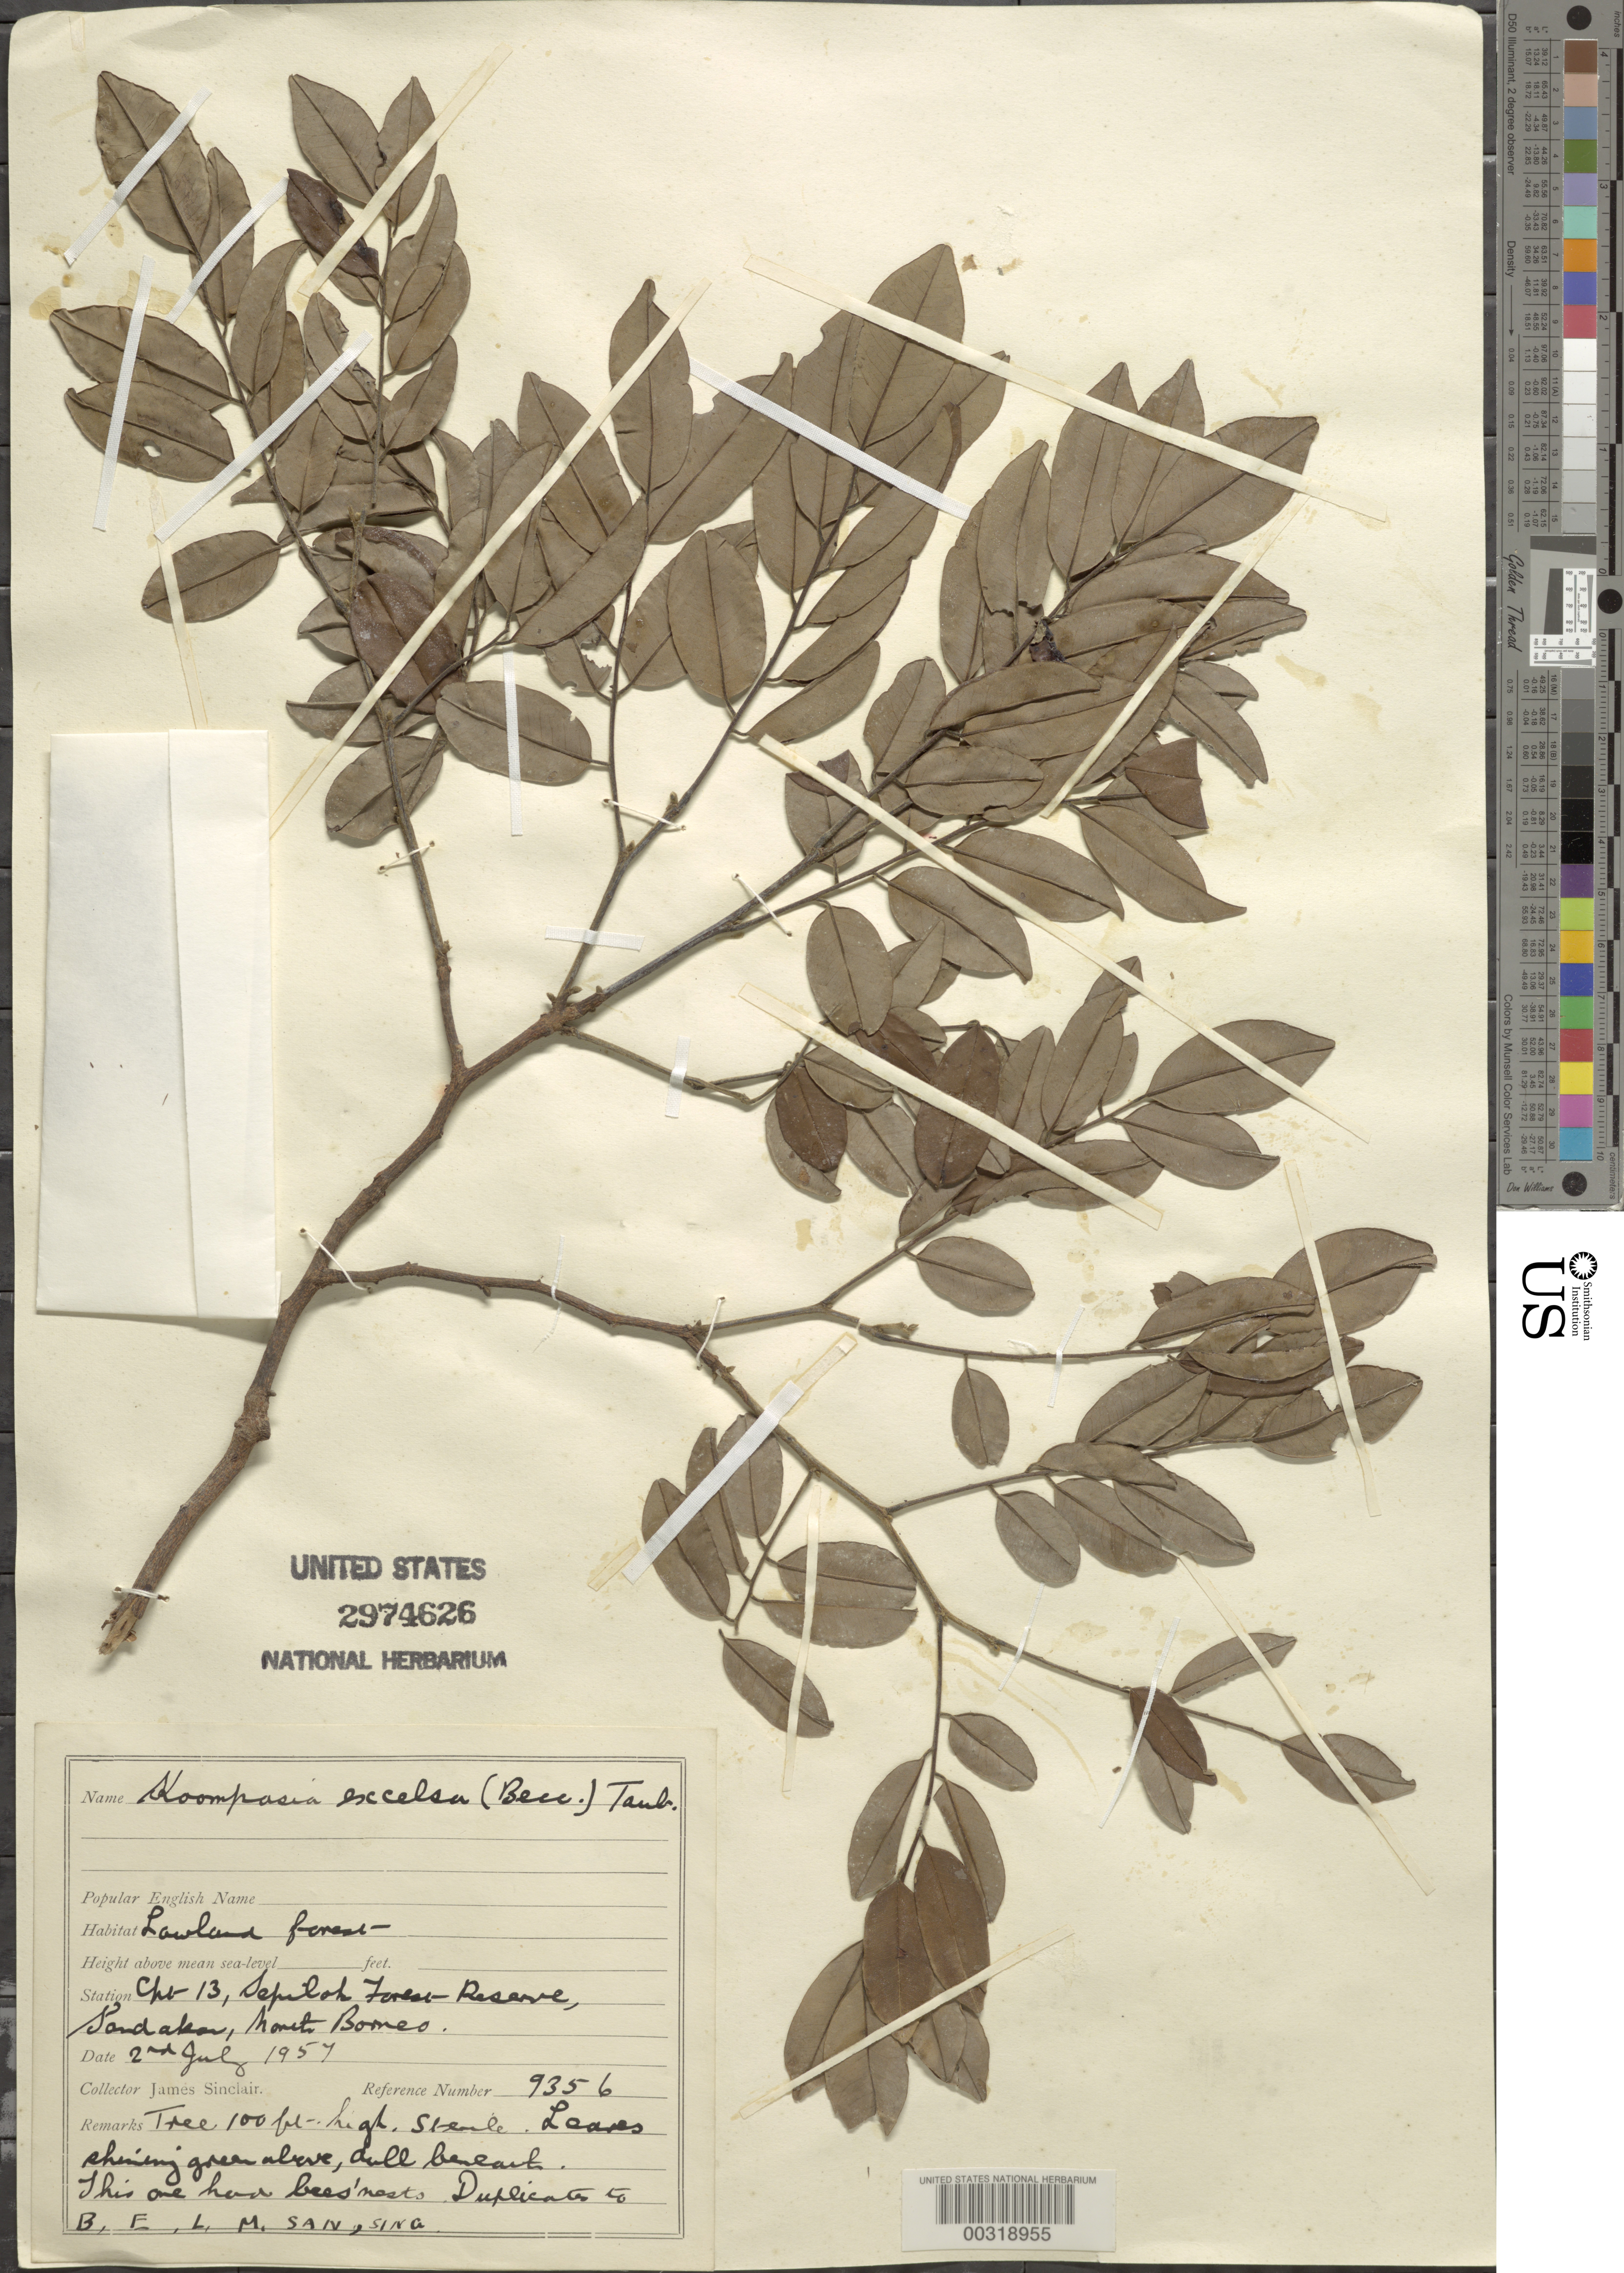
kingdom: Plantae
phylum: Tracheophyta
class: Magnoliopsida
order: Fabales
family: Fabaceae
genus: Koompassia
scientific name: Koompassia excelsa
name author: (Becc.) Taub.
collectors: J. Sinclair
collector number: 9356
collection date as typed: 02 Jul 1957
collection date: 1957-07-02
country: Malaysia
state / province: Sabah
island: Borneo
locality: Sandakan, chb 13, sepiloh forest reserve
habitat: Lowland forest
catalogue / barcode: US 2974626